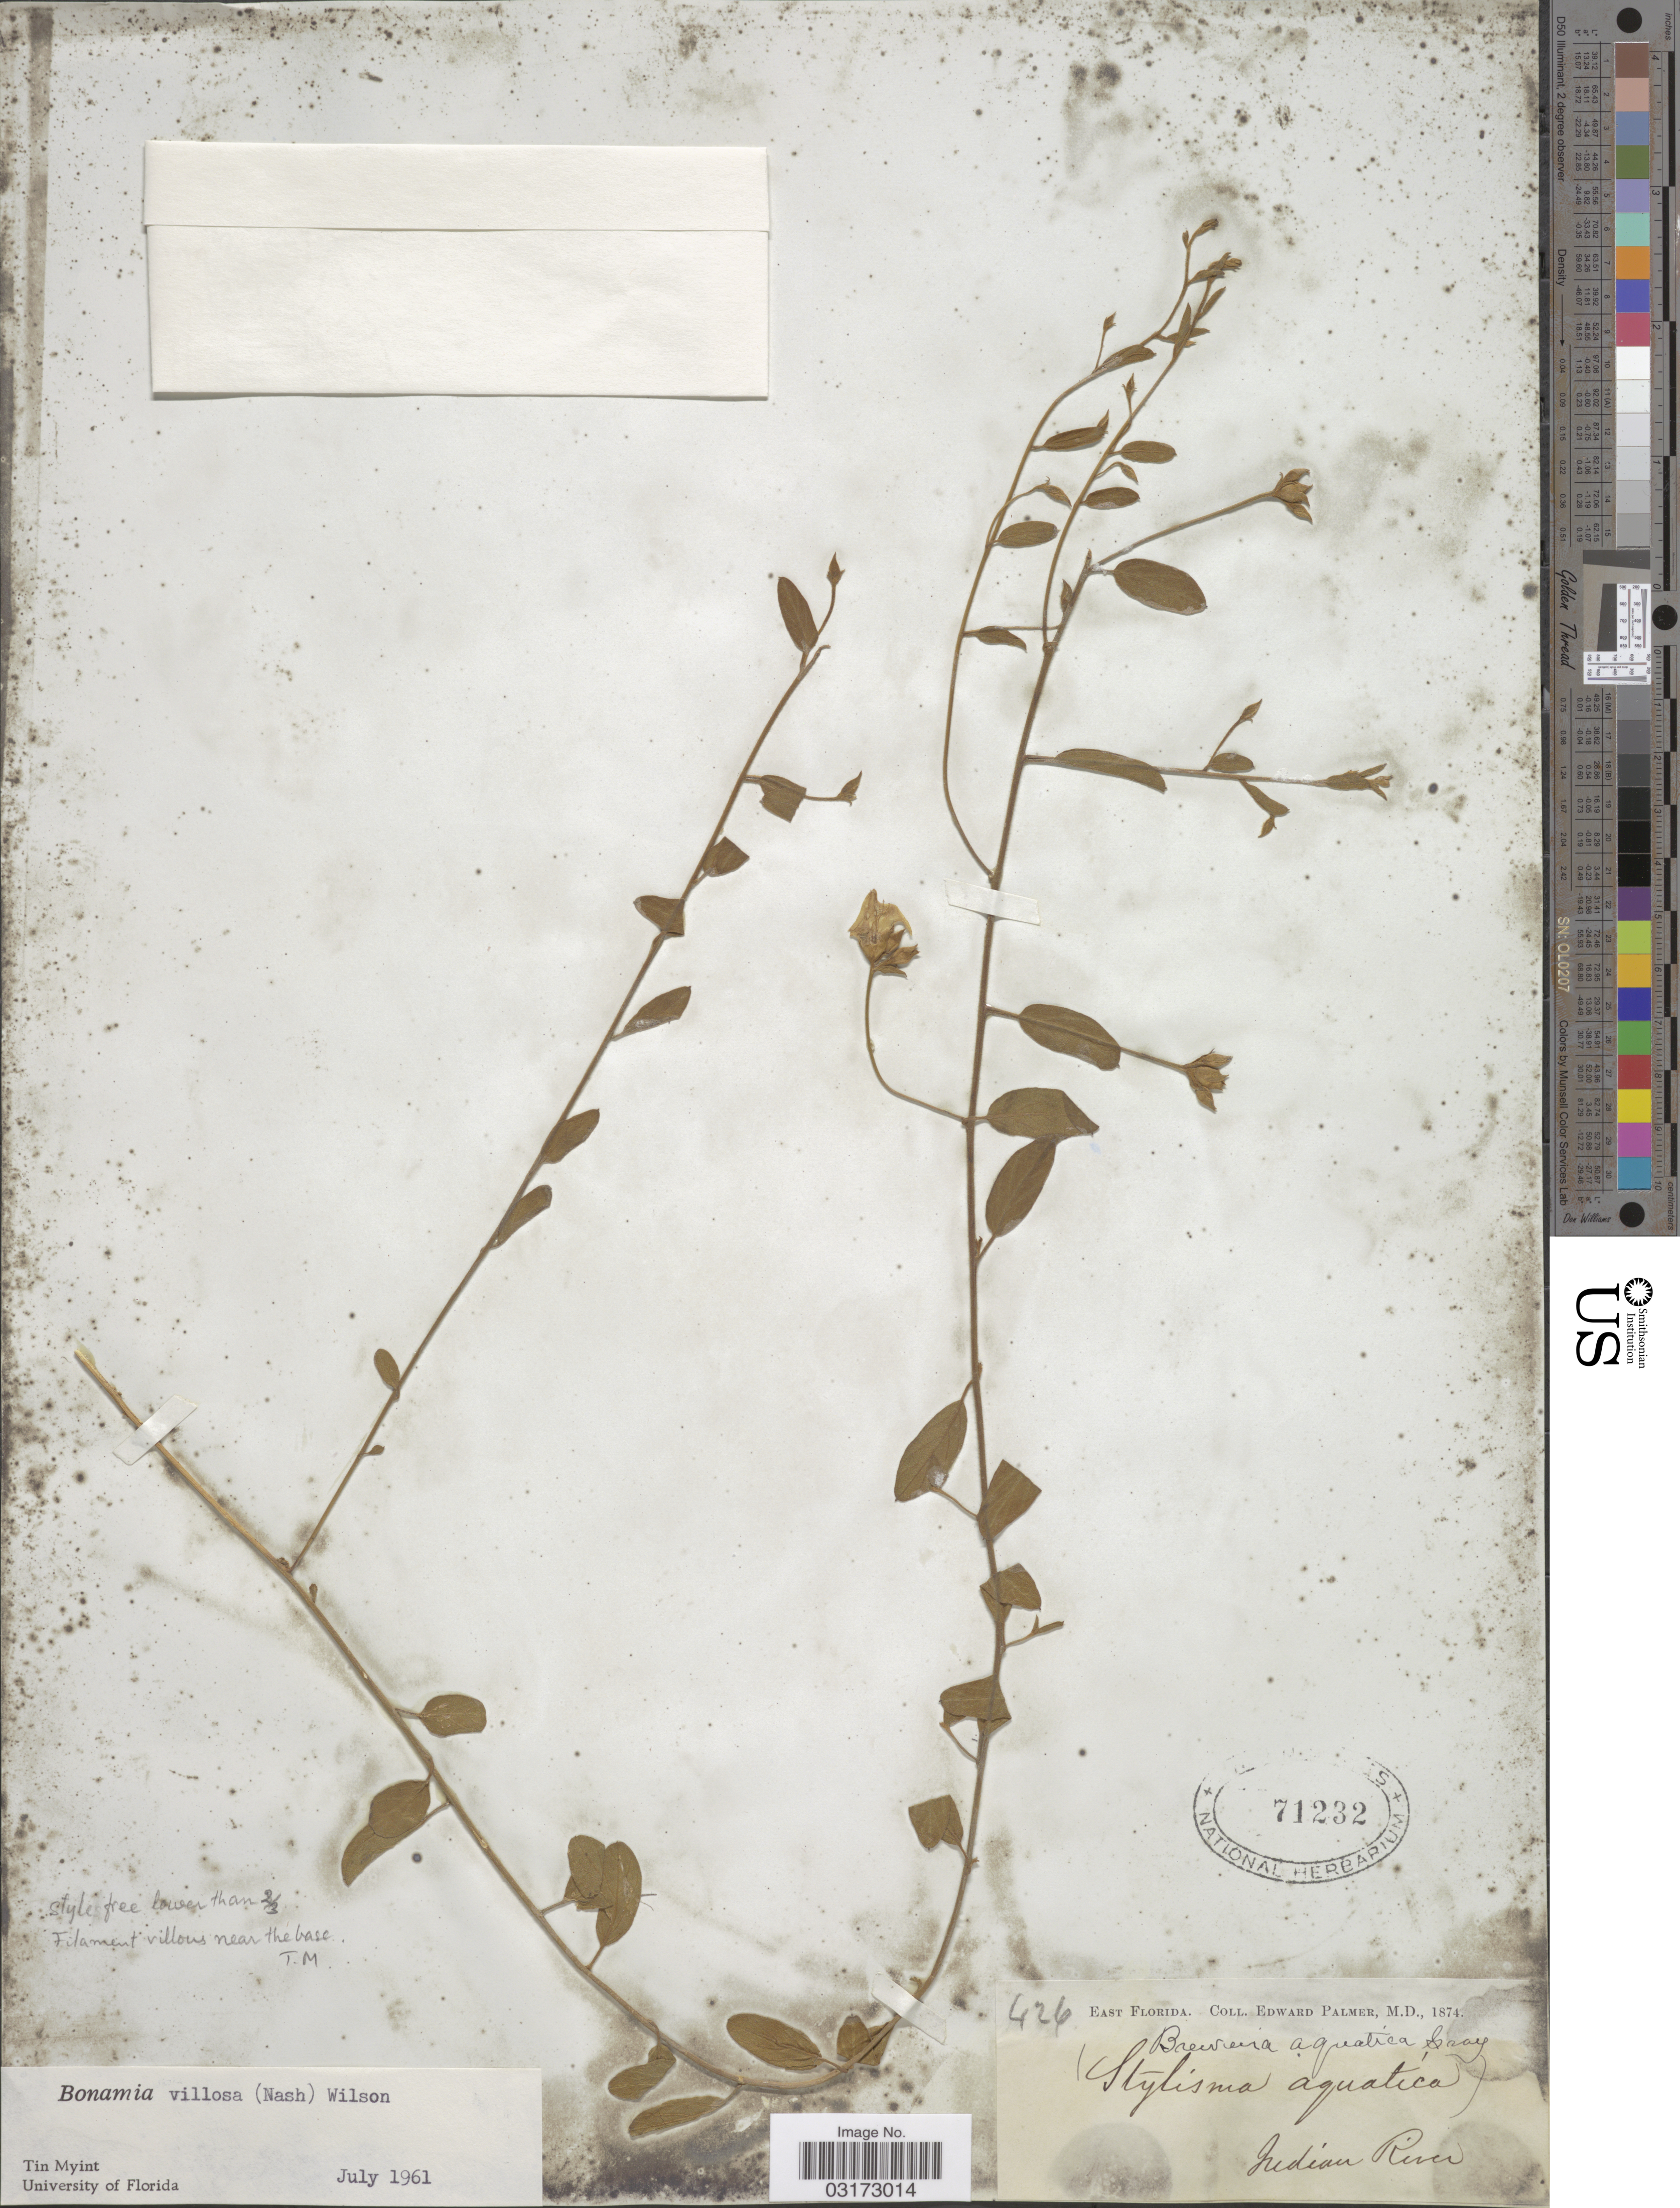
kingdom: Plantae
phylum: Tracheophyta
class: Magnoliopsida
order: Solanales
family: Convolvulaceae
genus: Stylisma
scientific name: Stylisma villosa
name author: (Nash) House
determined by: Strong, Mark T., (BOT), Smithsonian Institution - National Museum of Natural History (UNITED STATES)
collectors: E. Palmer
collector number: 426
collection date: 1874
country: United States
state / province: Florida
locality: East Florida. Indian River.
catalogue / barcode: US 71232